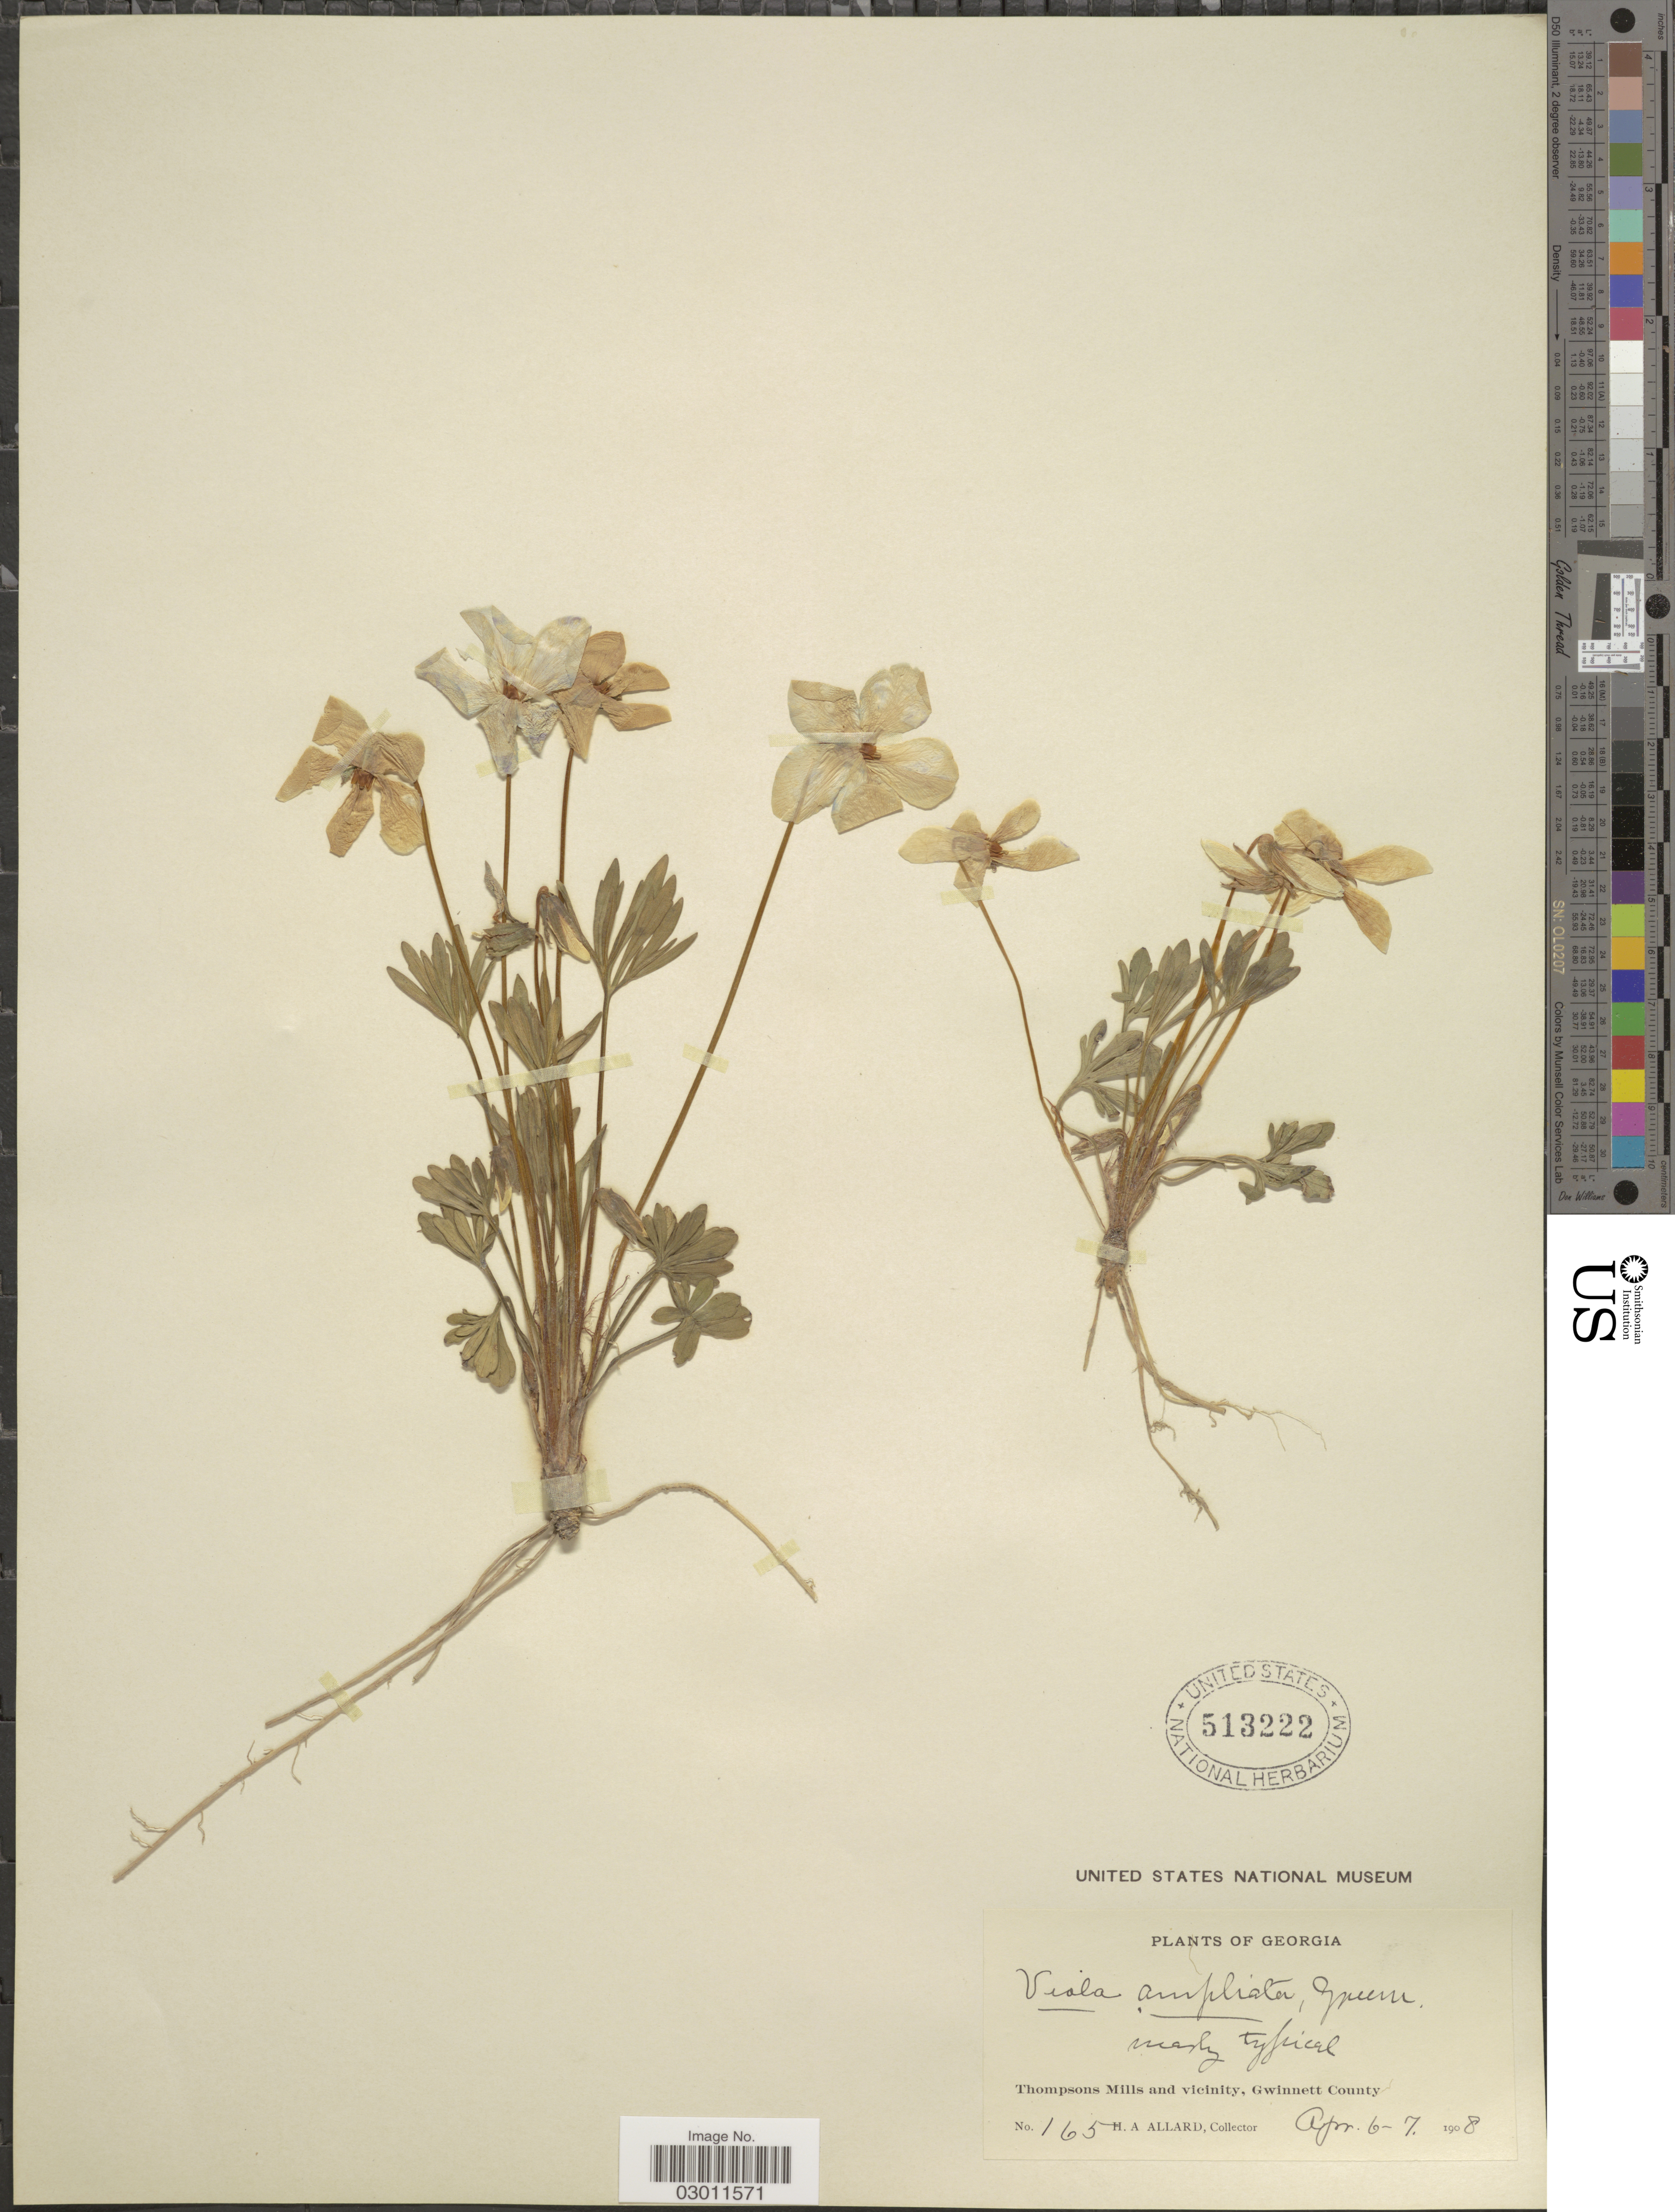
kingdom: Plantae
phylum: Tracheophyta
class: Magnoliopsida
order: Malpighiales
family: Violaceae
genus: Viola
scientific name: Viola ampliata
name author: Greene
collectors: H. A. Allard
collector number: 165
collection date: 1908-04-06/1908-04-07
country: United States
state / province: Georgia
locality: Thompsons Mills and vicinity, Gwinnett County.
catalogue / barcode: US 513222